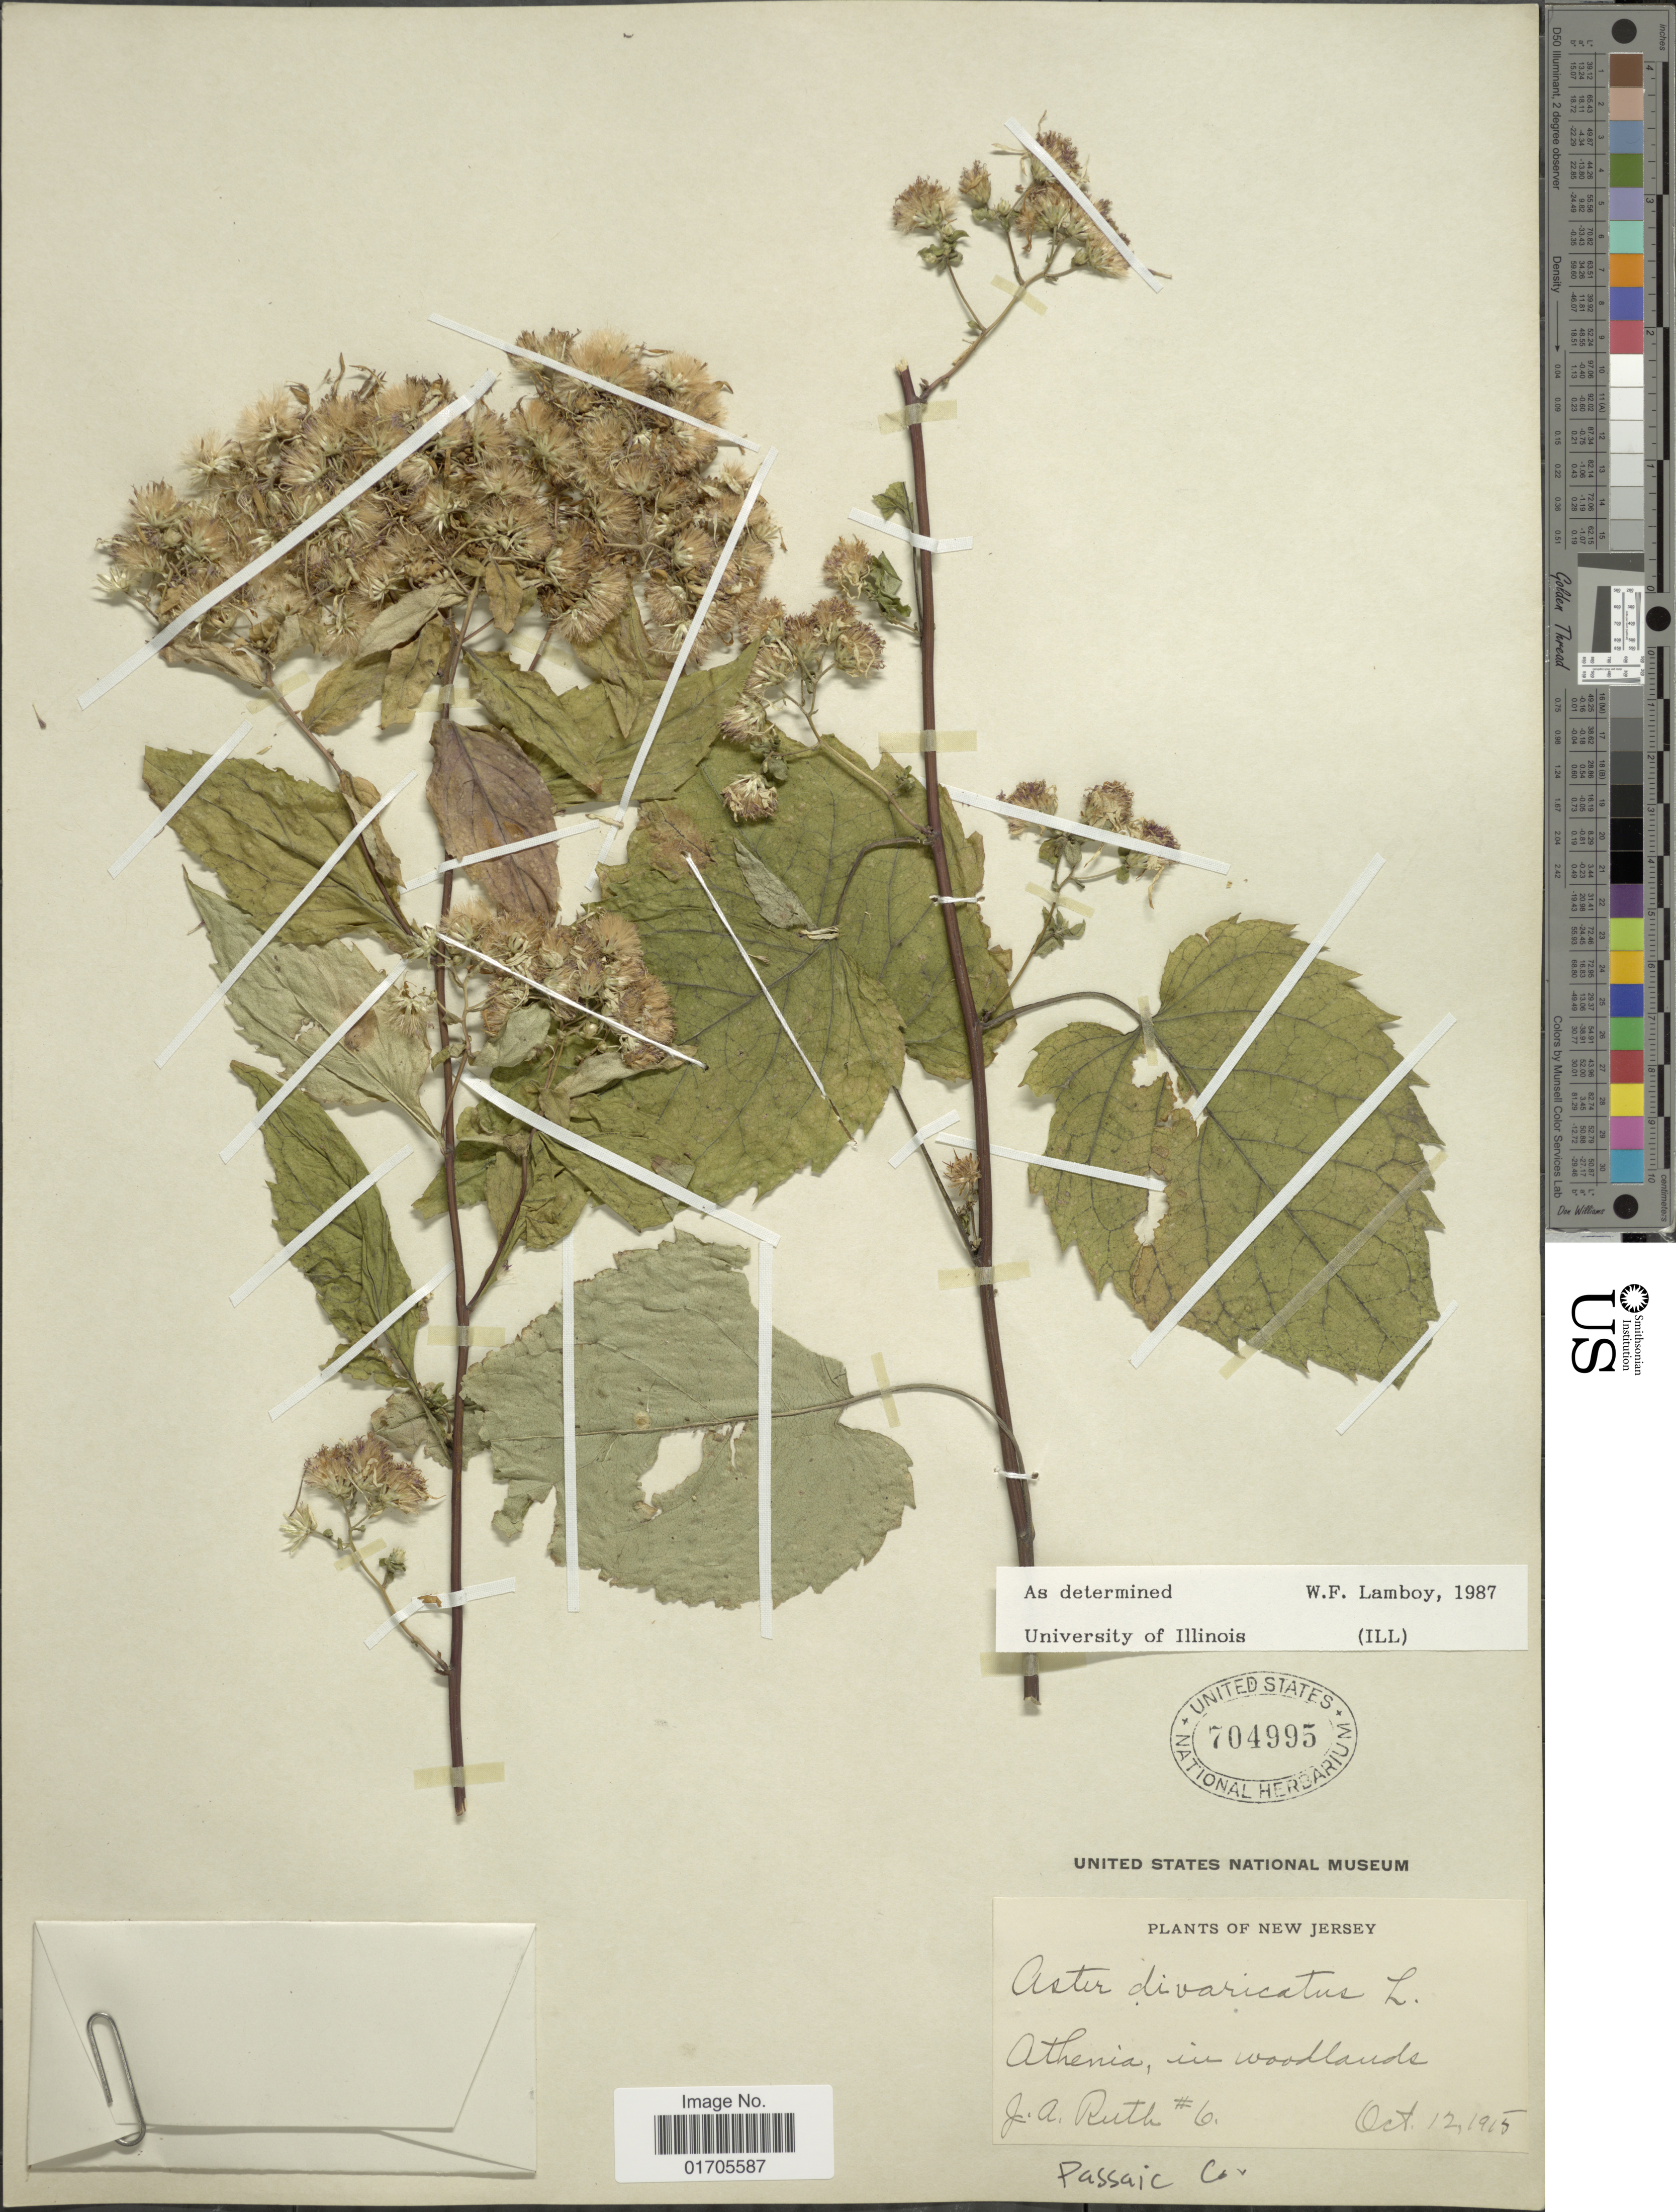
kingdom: Plantae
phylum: Tracheophyta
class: Magnoliopsida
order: Asterales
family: Asteraceae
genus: Eurybia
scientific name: Eurybia divaricata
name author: (L.) G.L. Nesom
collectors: J. Ruth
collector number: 6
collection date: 1915-10-12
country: United States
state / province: New Jersey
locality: New Jersey. Athenia, in woodlands. Passaic Co.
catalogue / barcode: US 704995